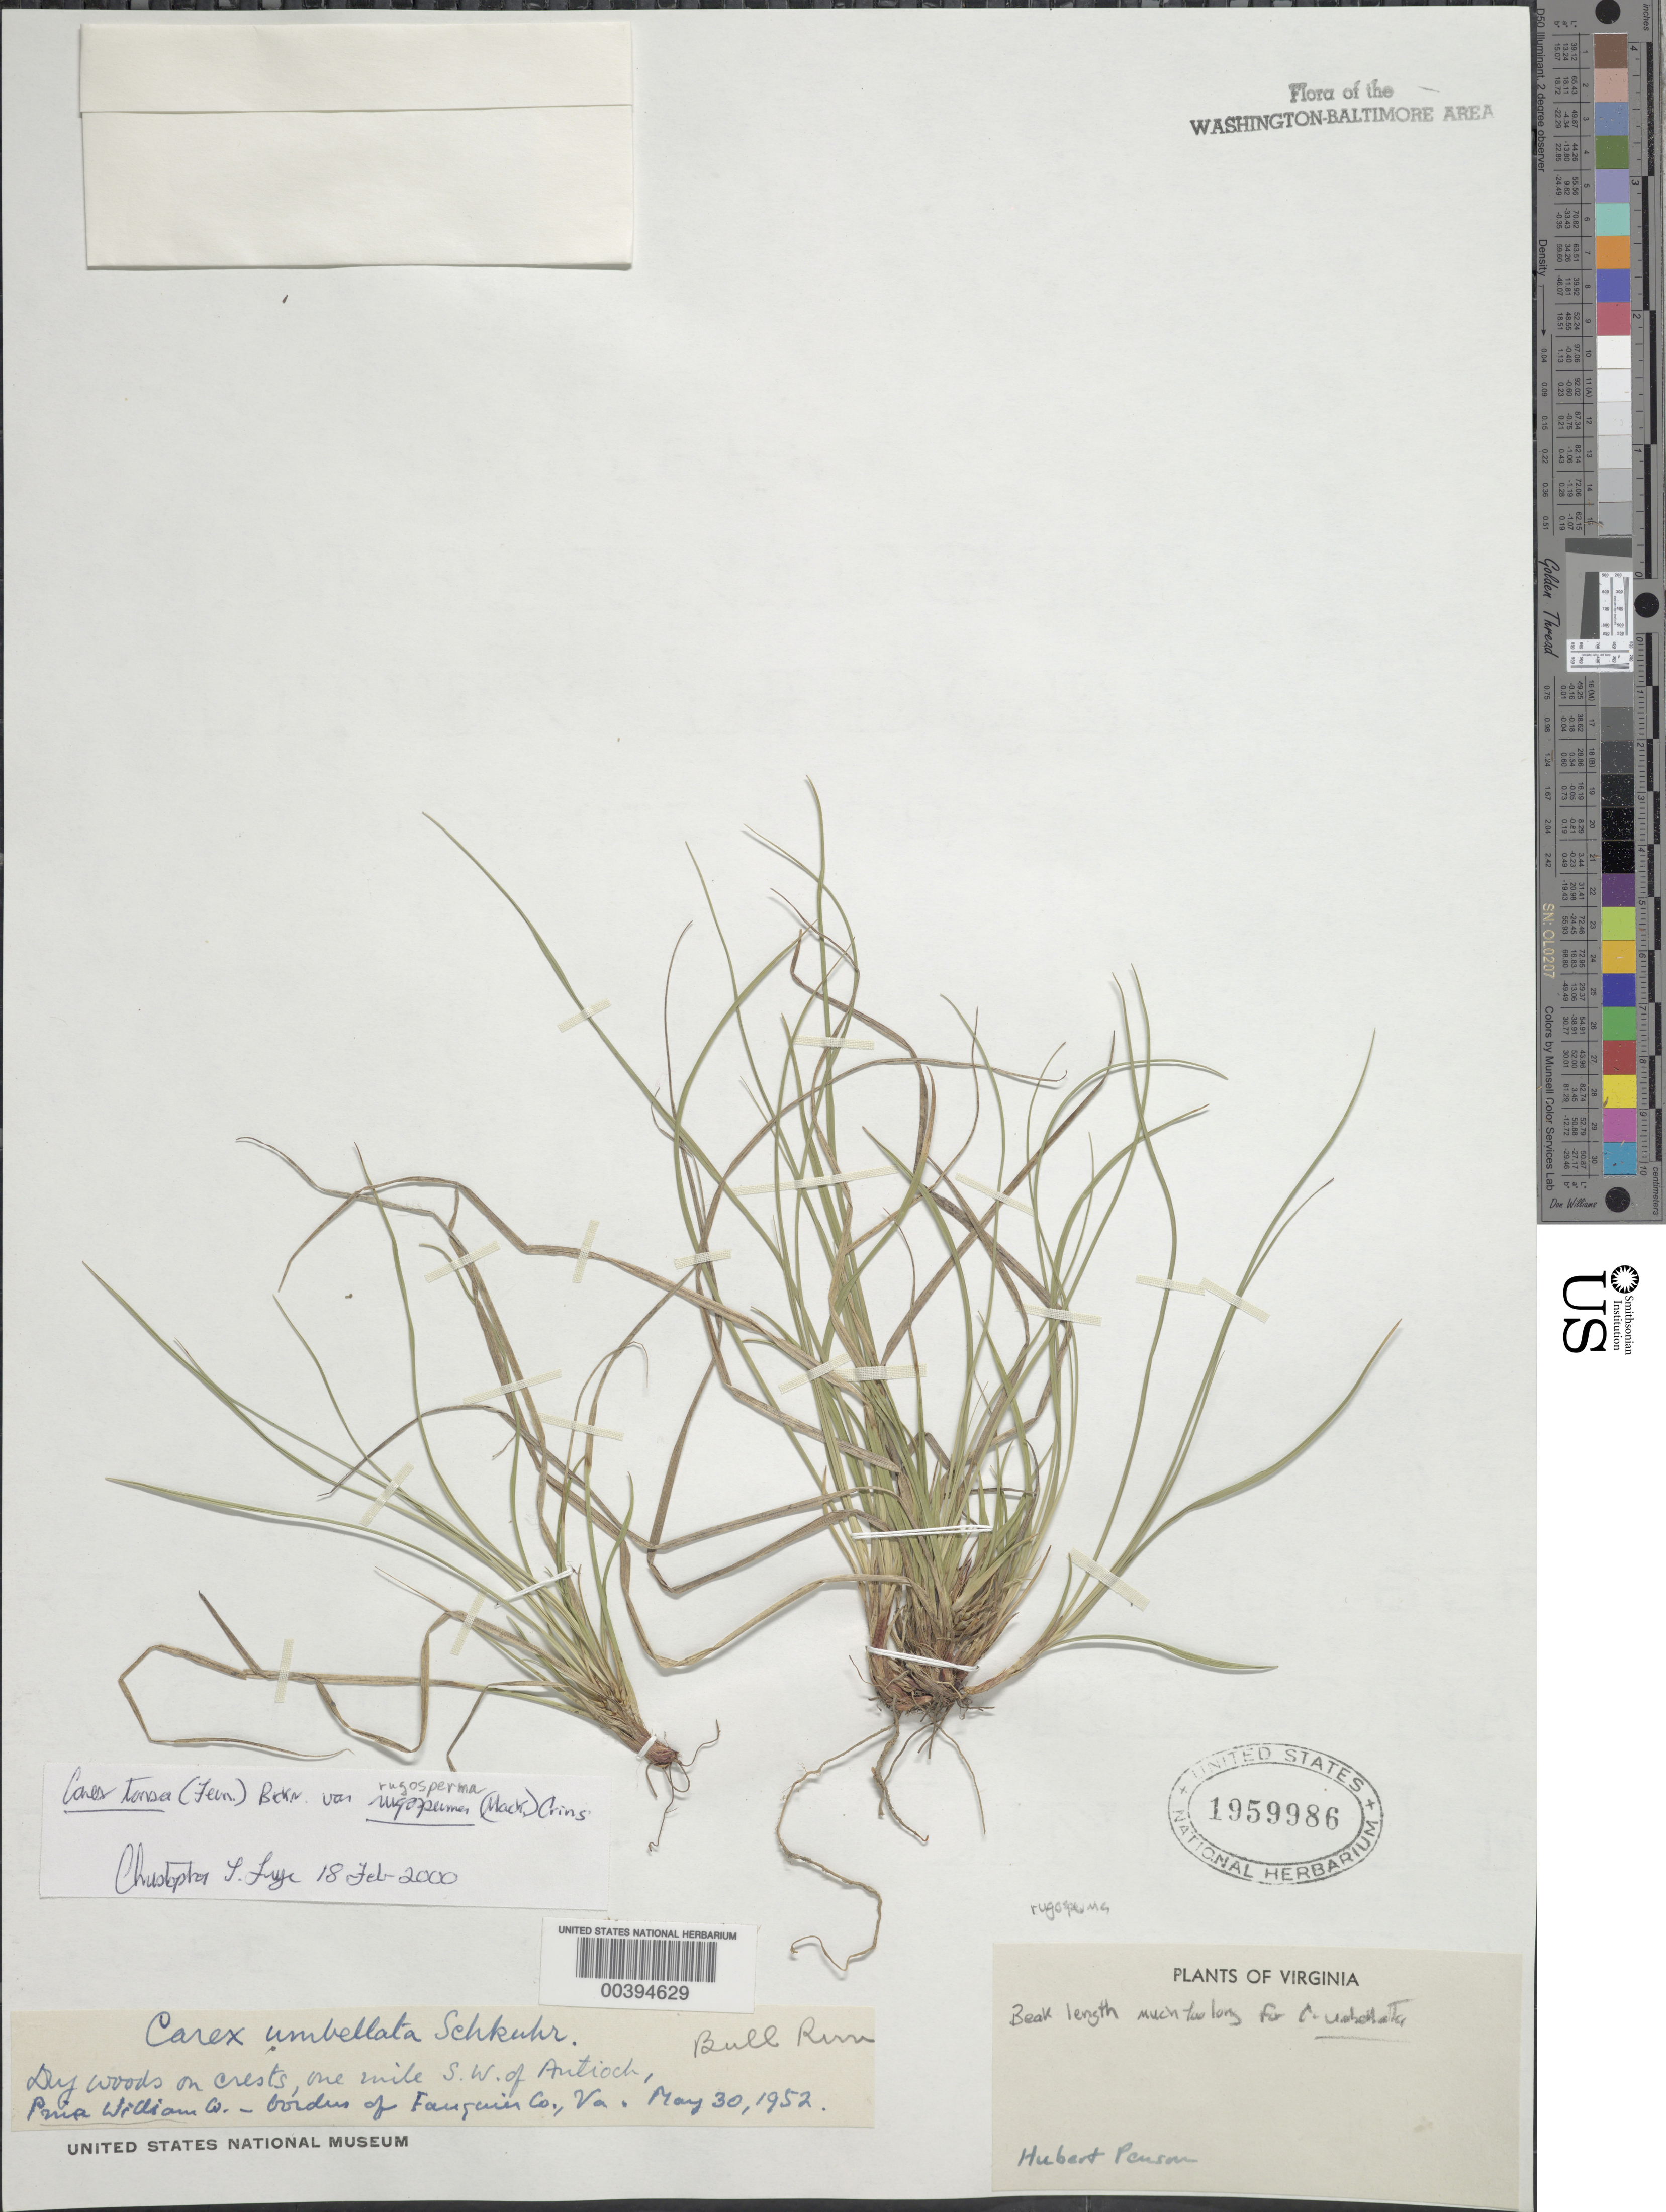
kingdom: Plantae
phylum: Tracheophyta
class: Liliopsida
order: Poales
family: Cyperaceae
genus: Carex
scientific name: Carex rugosperma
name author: Mack.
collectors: H. Penson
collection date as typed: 30 May 1952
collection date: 1952-05-30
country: United States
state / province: Virginia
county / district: Prince William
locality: southwest of Antioch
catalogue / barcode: US 1959986